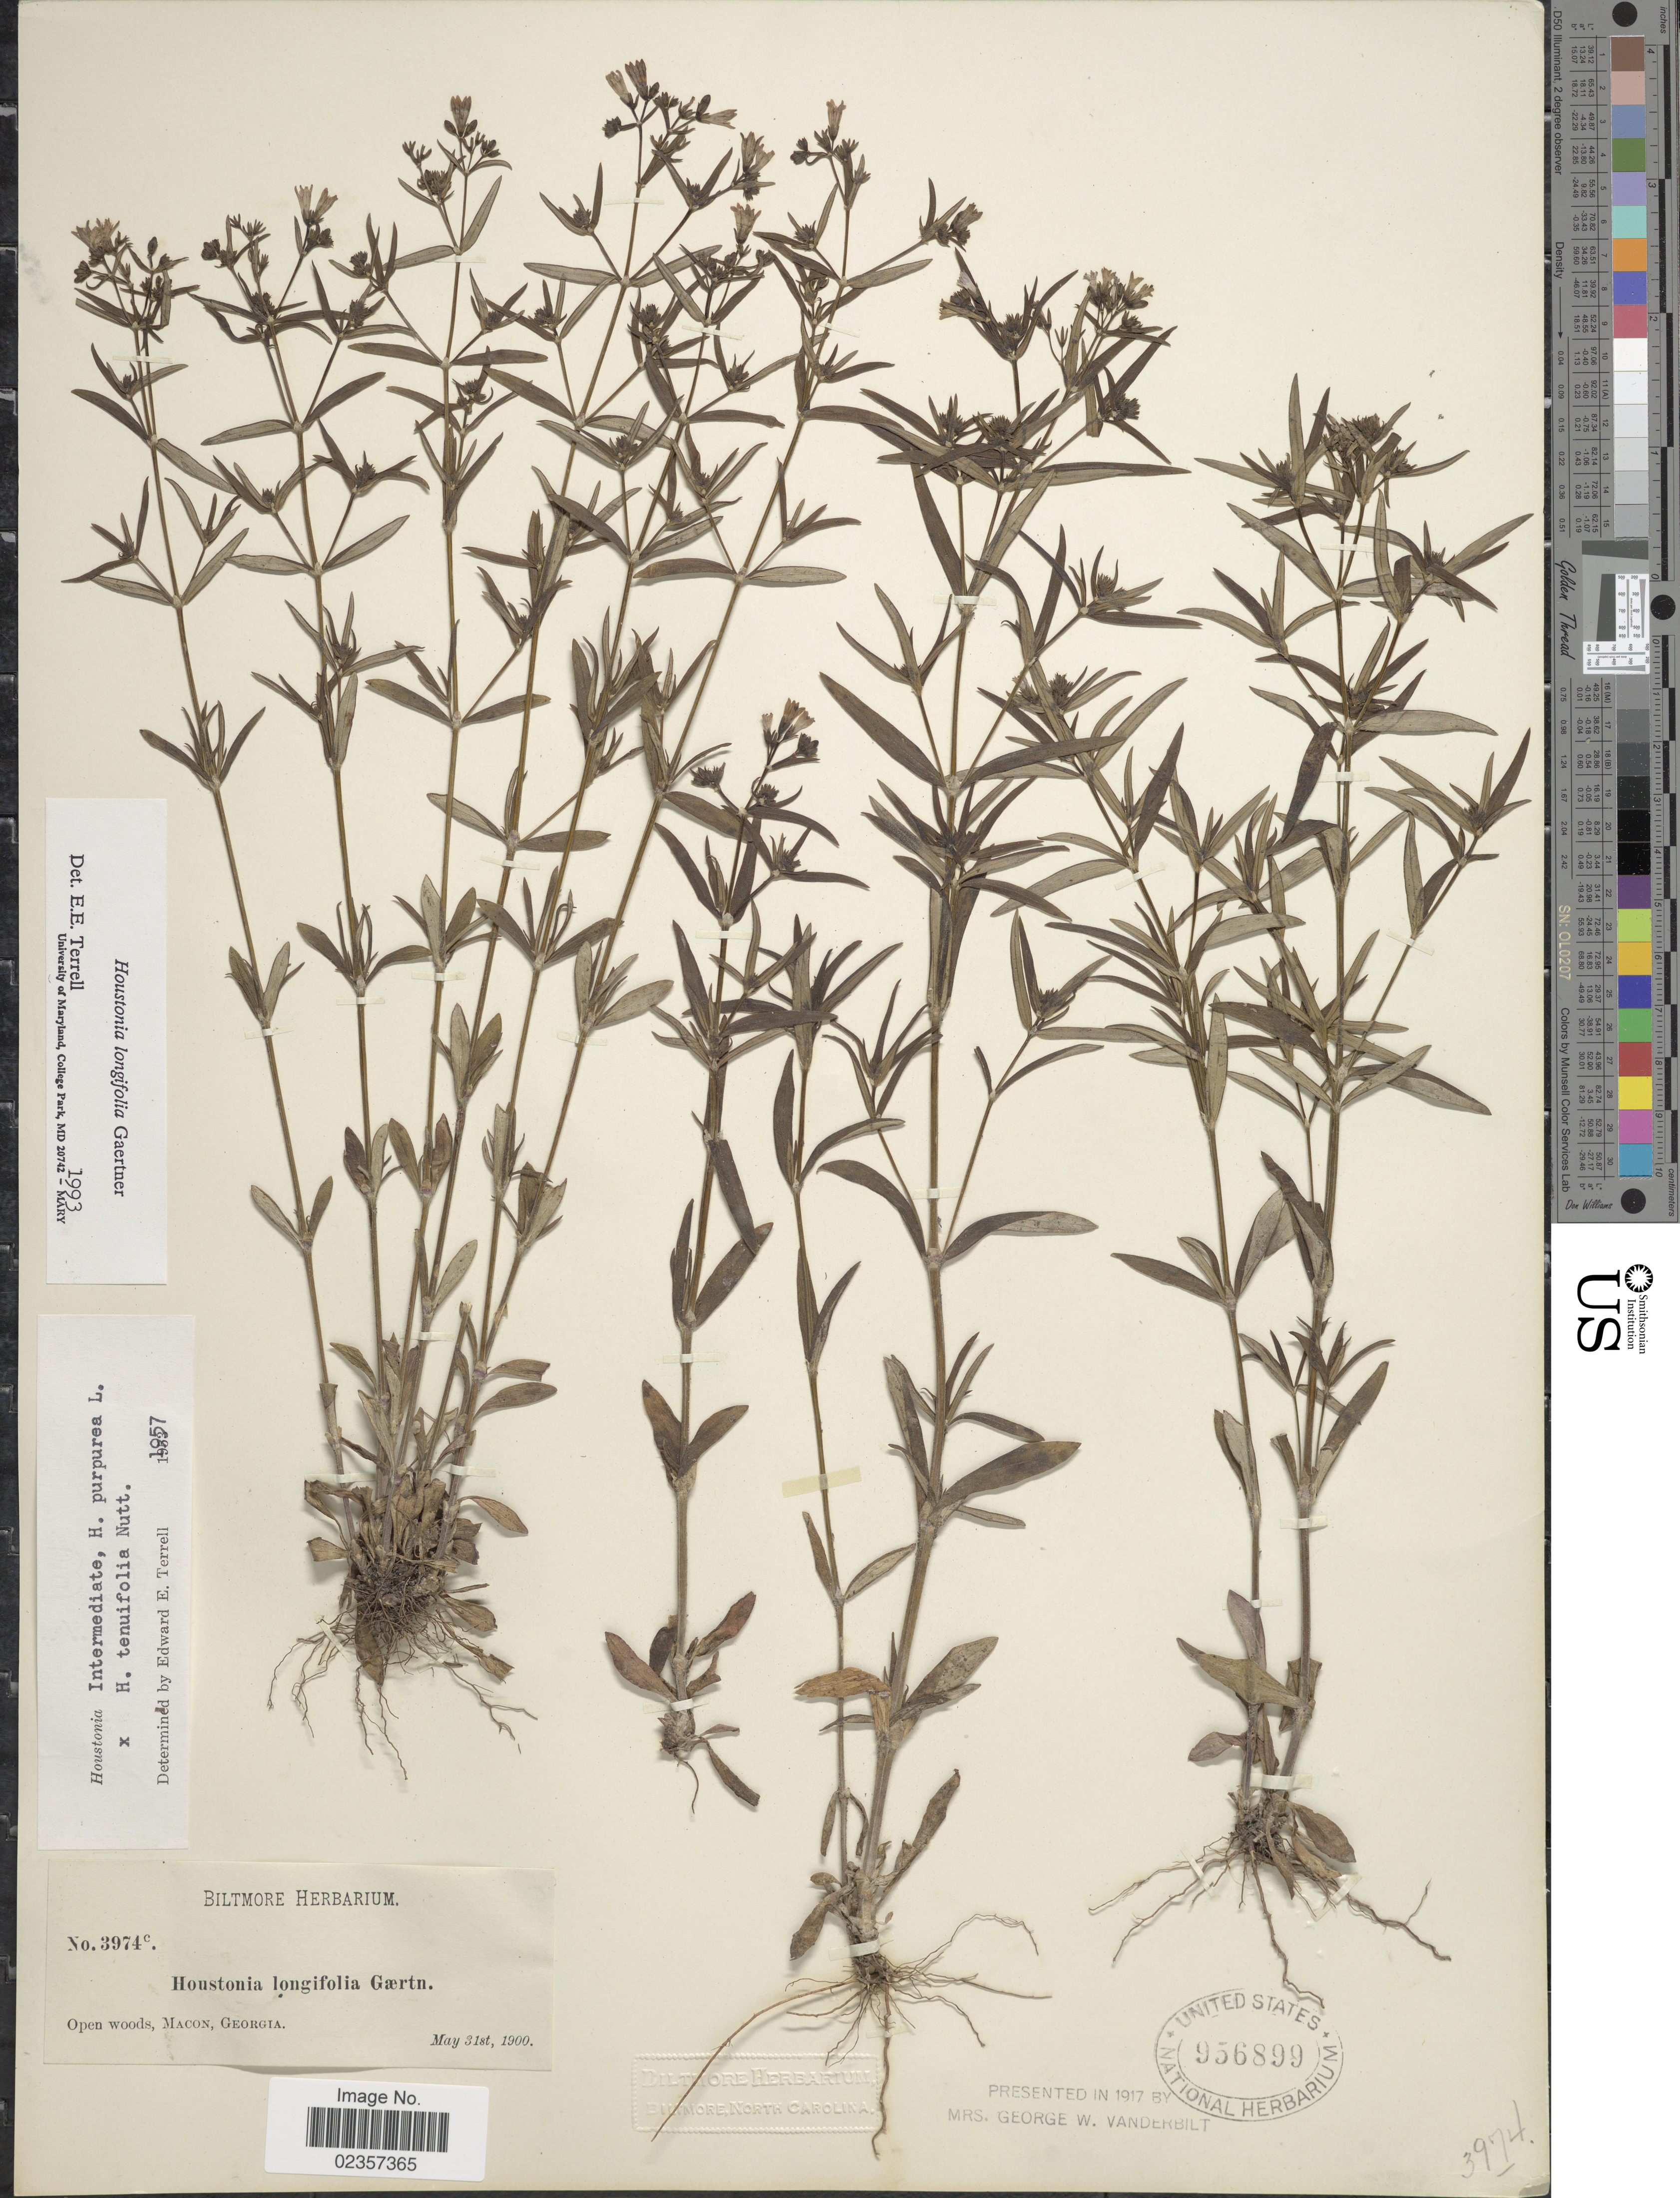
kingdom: Plantae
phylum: Tracheophyta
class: Magnoliopsida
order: Gentianales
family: Rubiaceae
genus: Houstonia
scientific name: Houstonia longifolia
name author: Gaertn.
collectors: ex herb. Biltmore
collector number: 3974C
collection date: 1900-05-31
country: United States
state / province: Georgia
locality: Open woods, Macon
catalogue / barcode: US 956899